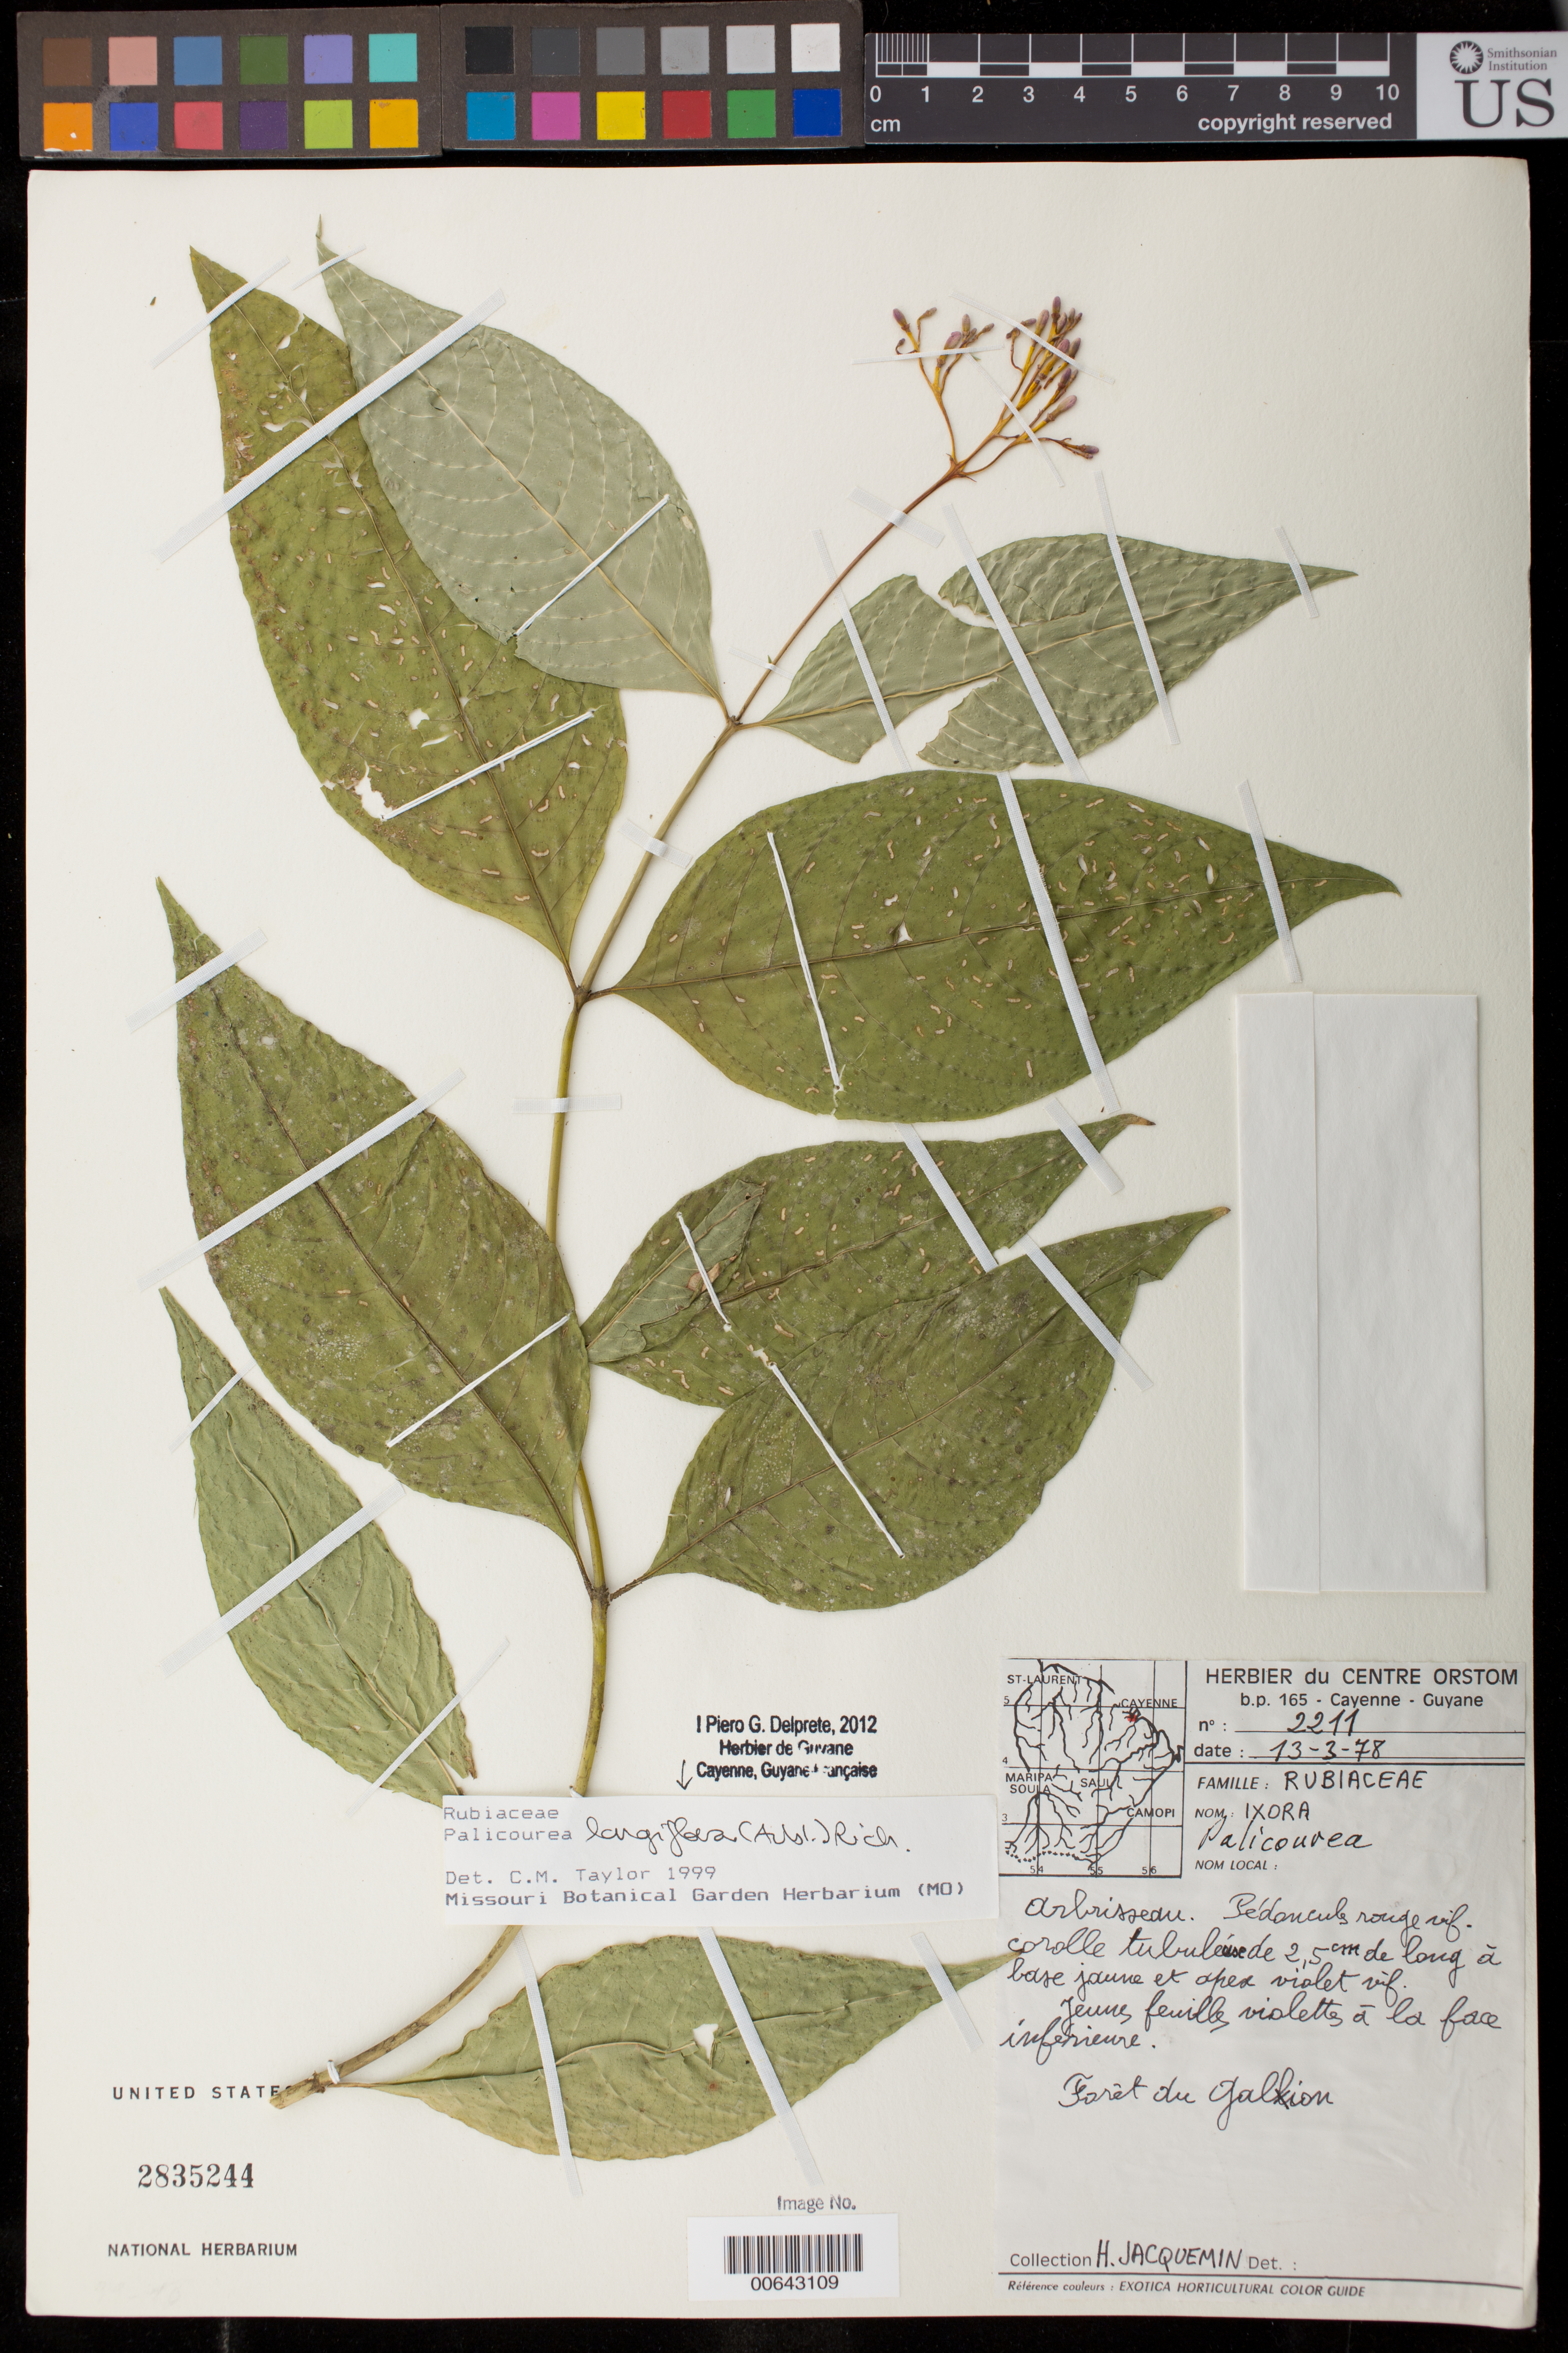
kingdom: Plantae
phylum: Tracheophyta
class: Magnoliopsida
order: Gentianales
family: Rubiaceae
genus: Palicourea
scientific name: Palicourea longiflora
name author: (Aubl.) A. Rich.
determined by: Taylor, Charlotte M.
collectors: H. Jacquemin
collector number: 2211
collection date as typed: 13-Mar-78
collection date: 1978-03-13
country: French Guiana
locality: Le Galion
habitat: Forest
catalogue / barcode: US 2835244